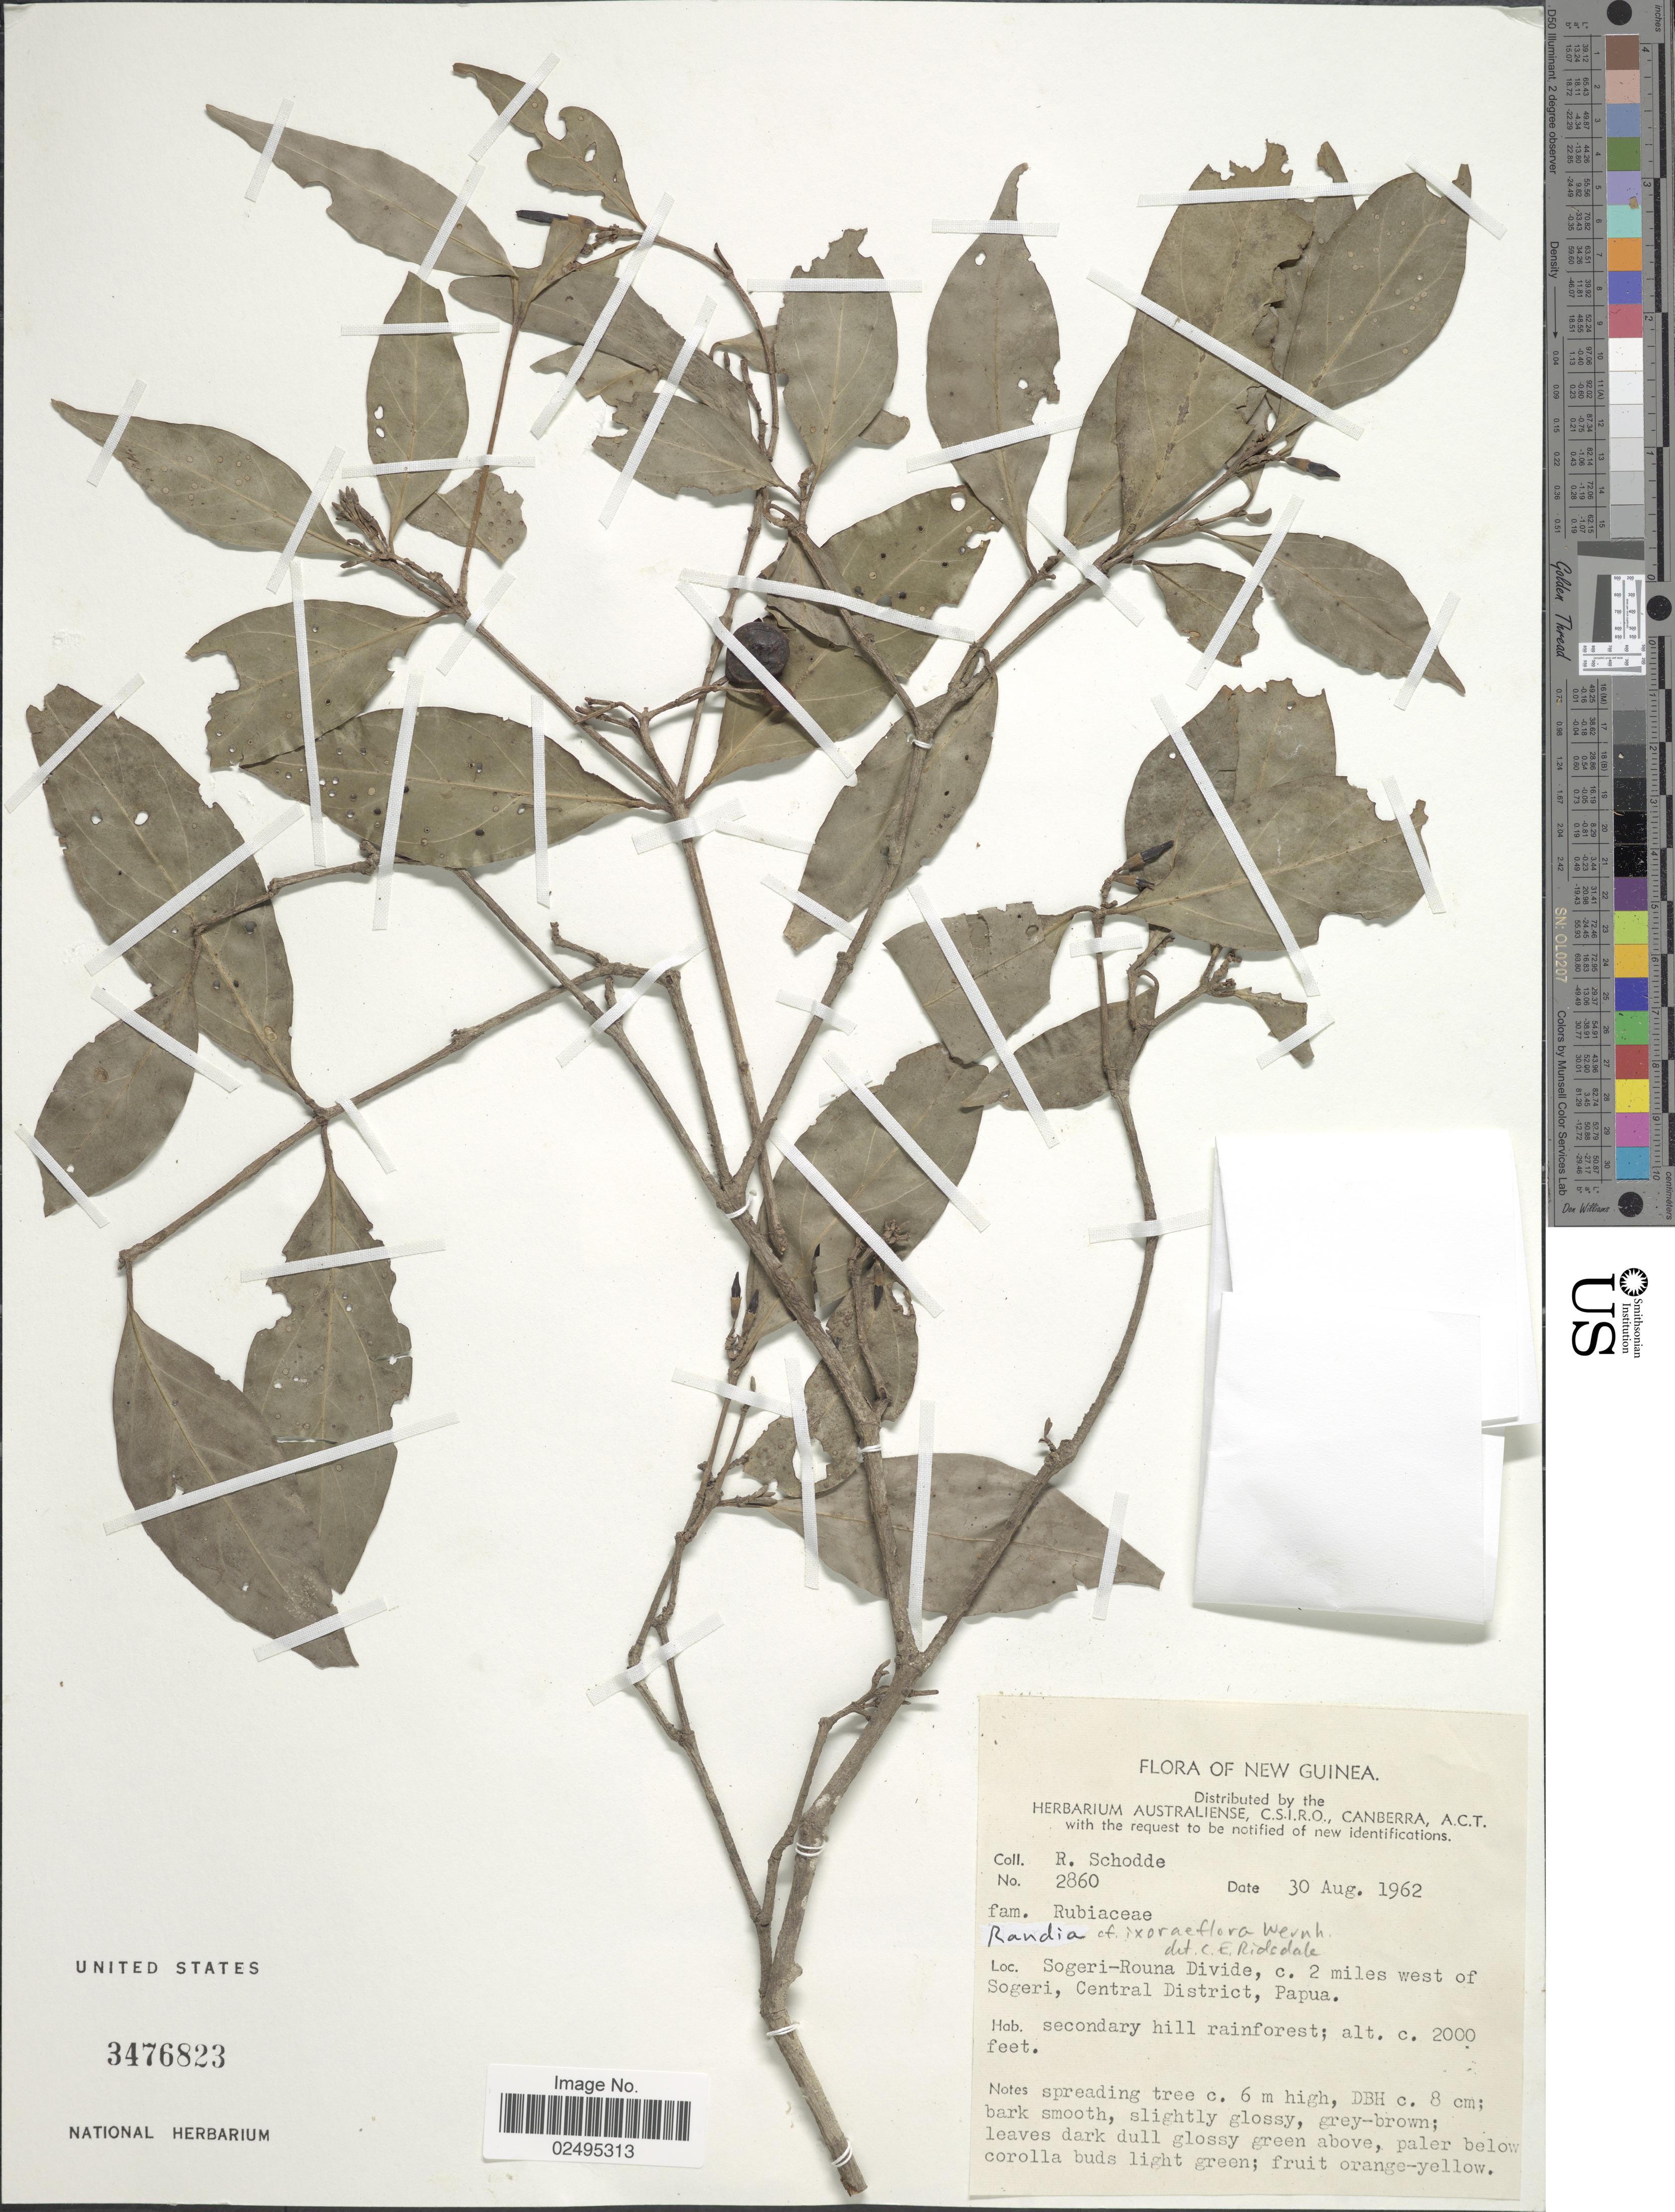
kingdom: Plantae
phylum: Tracheophyta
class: Magnoliopsida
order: Gentianales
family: Rubiaceae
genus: Randia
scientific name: Randia ixoriflora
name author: Wernham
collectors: R. Schodde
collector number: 2860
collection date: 1962-08-30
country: Papua New Guinea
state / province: Central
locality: New Guinea, Sogeri-Rouna Divide, 2 miles west of Sogeri, Central District, Papua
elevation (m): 610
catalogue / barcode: US 3476823